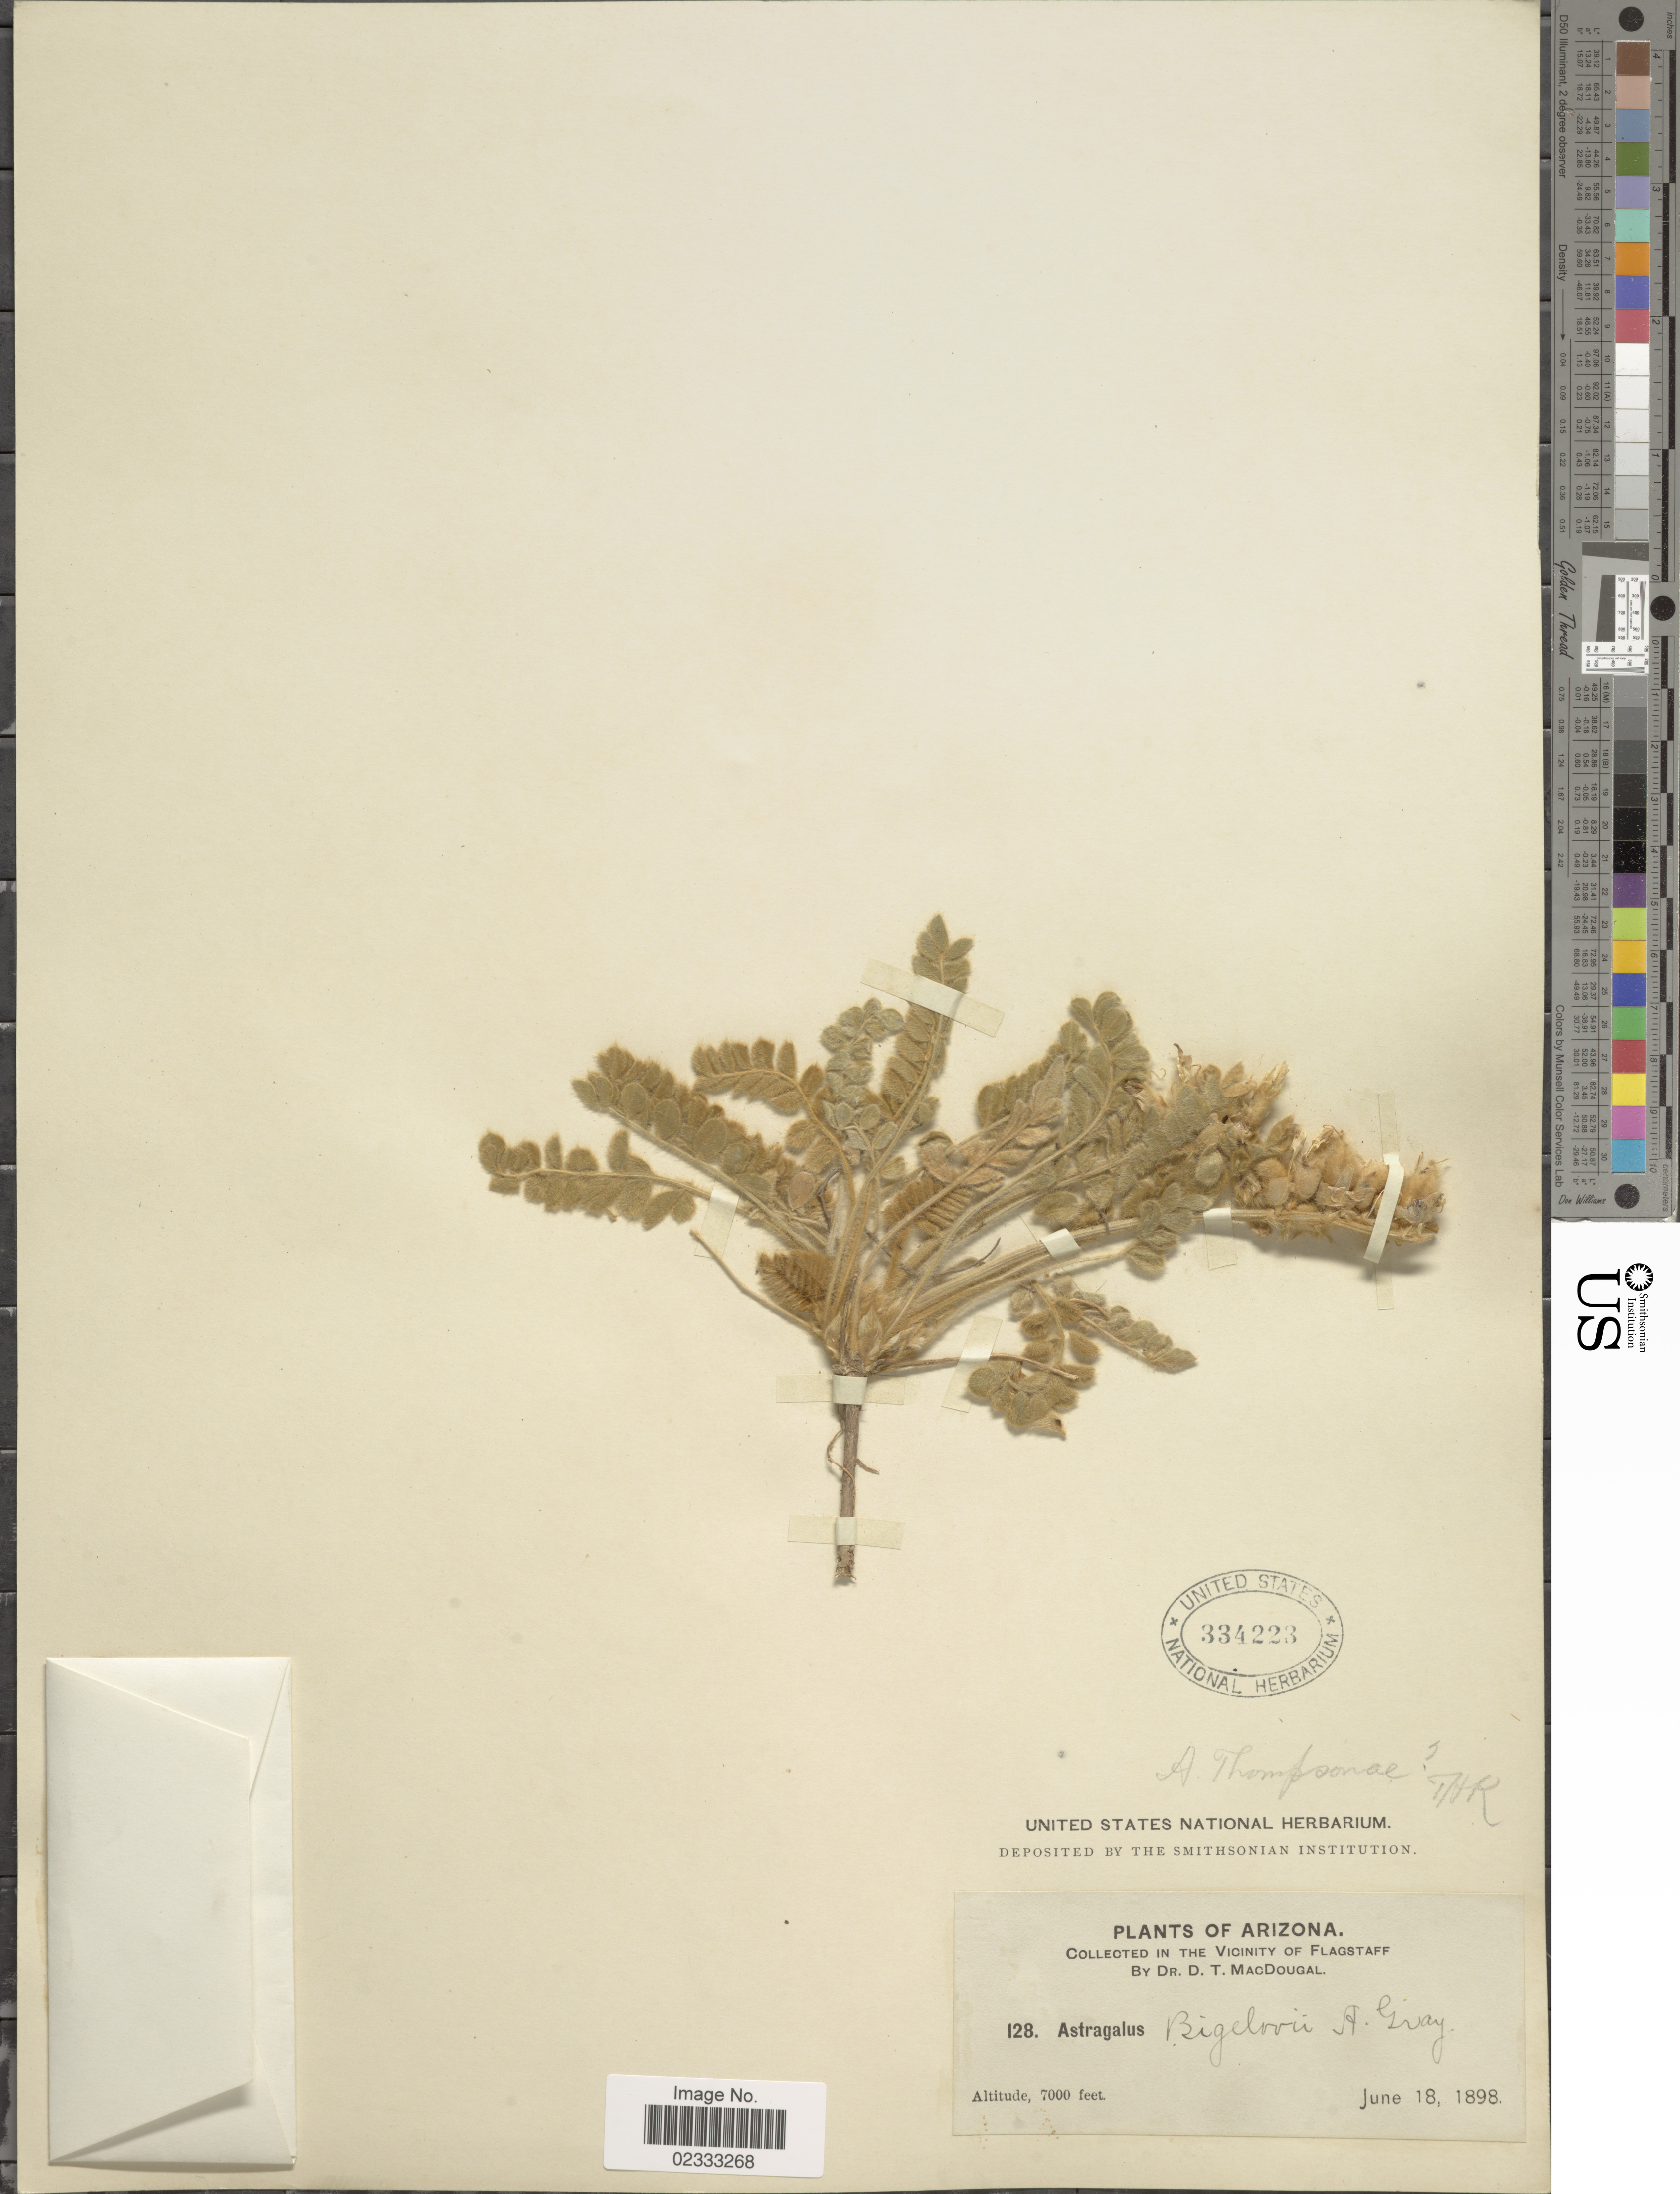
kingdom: Plantae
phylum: Tracheophyta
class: Magnoliopsida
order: Fabales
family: Fabaceae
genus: Astragalus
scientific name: Astragalus mollissimus var. bigelovii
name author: (A. Gray) Barneby ex B.L. Turner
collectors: D. T. MacDougal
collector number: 128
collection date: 1898-06-18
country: United States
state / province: Arizona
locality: Arizona, In the Vicinity of Flagstaff.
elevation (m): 2134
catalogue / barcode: US 334223